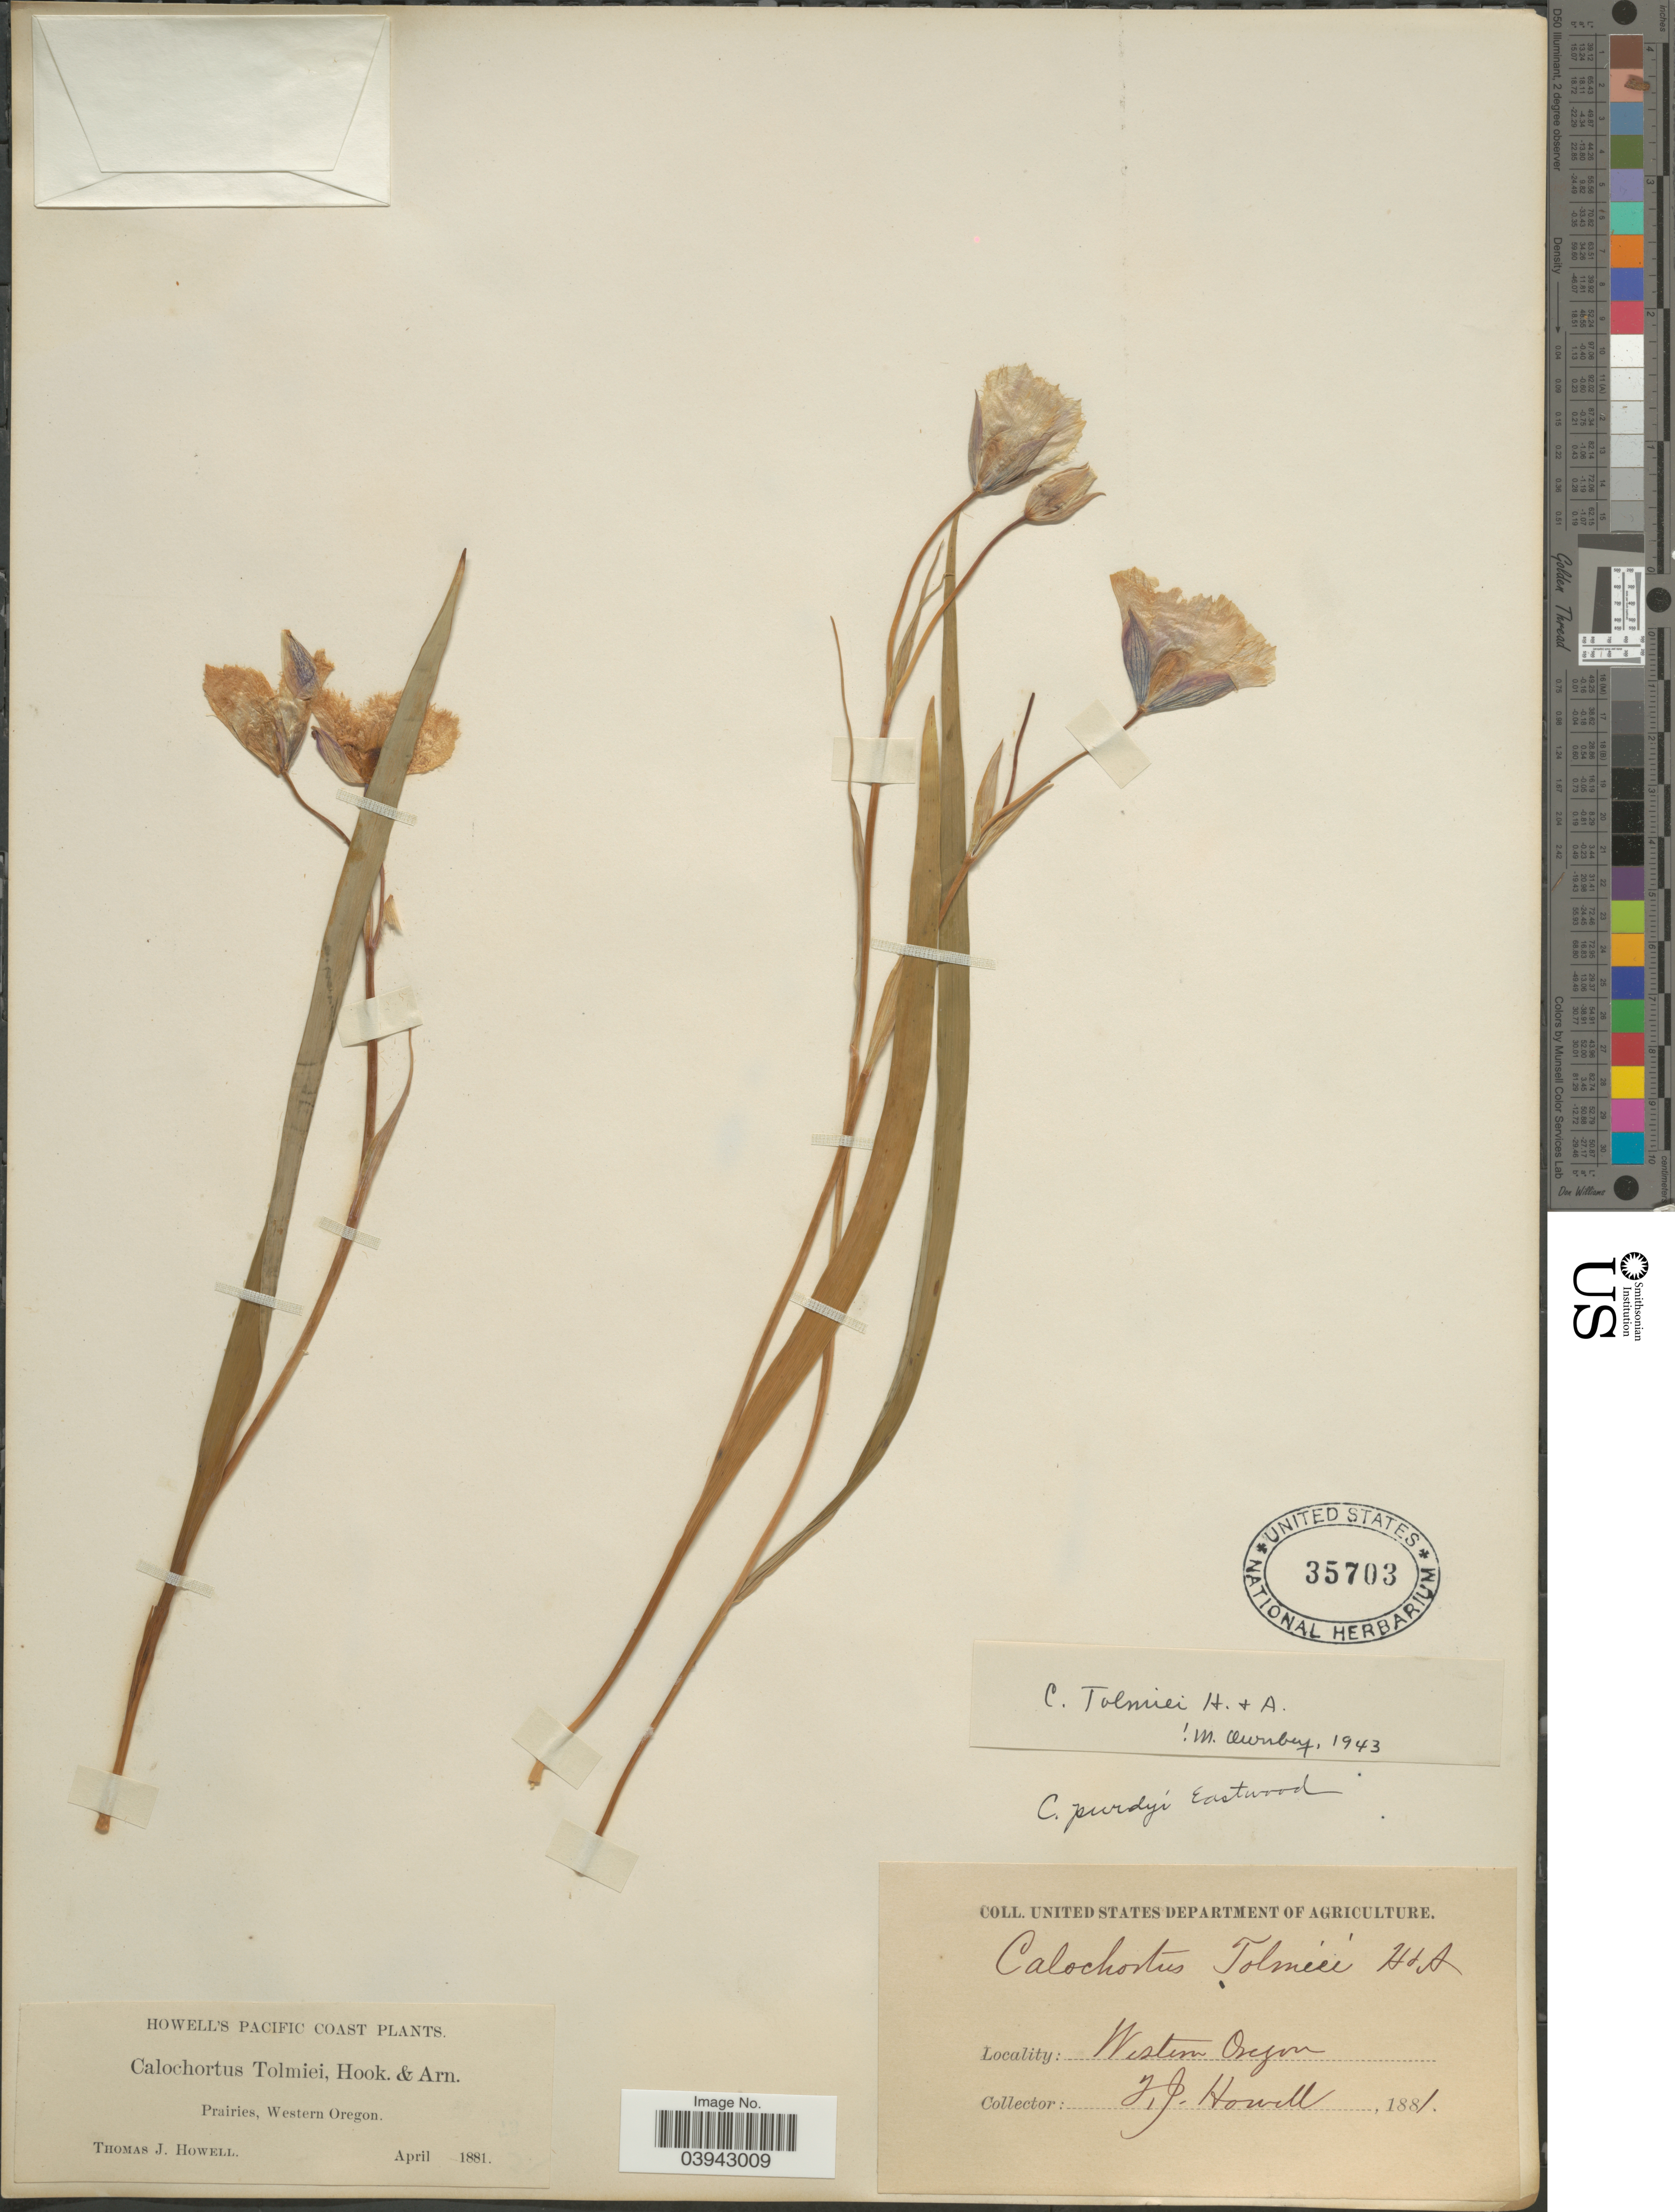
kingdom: Plantae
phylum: Tracheophyta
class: Liliopsida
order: Liliales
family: Liliaceae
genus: Calochortus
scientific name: Calochortus tolmiei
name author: Hook. & Arn.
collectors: T. J. Howell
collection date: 1881-04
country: United States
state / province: Oregon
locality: Pacific Coast. Prairies, Western Oregon.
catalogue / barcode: US 35703